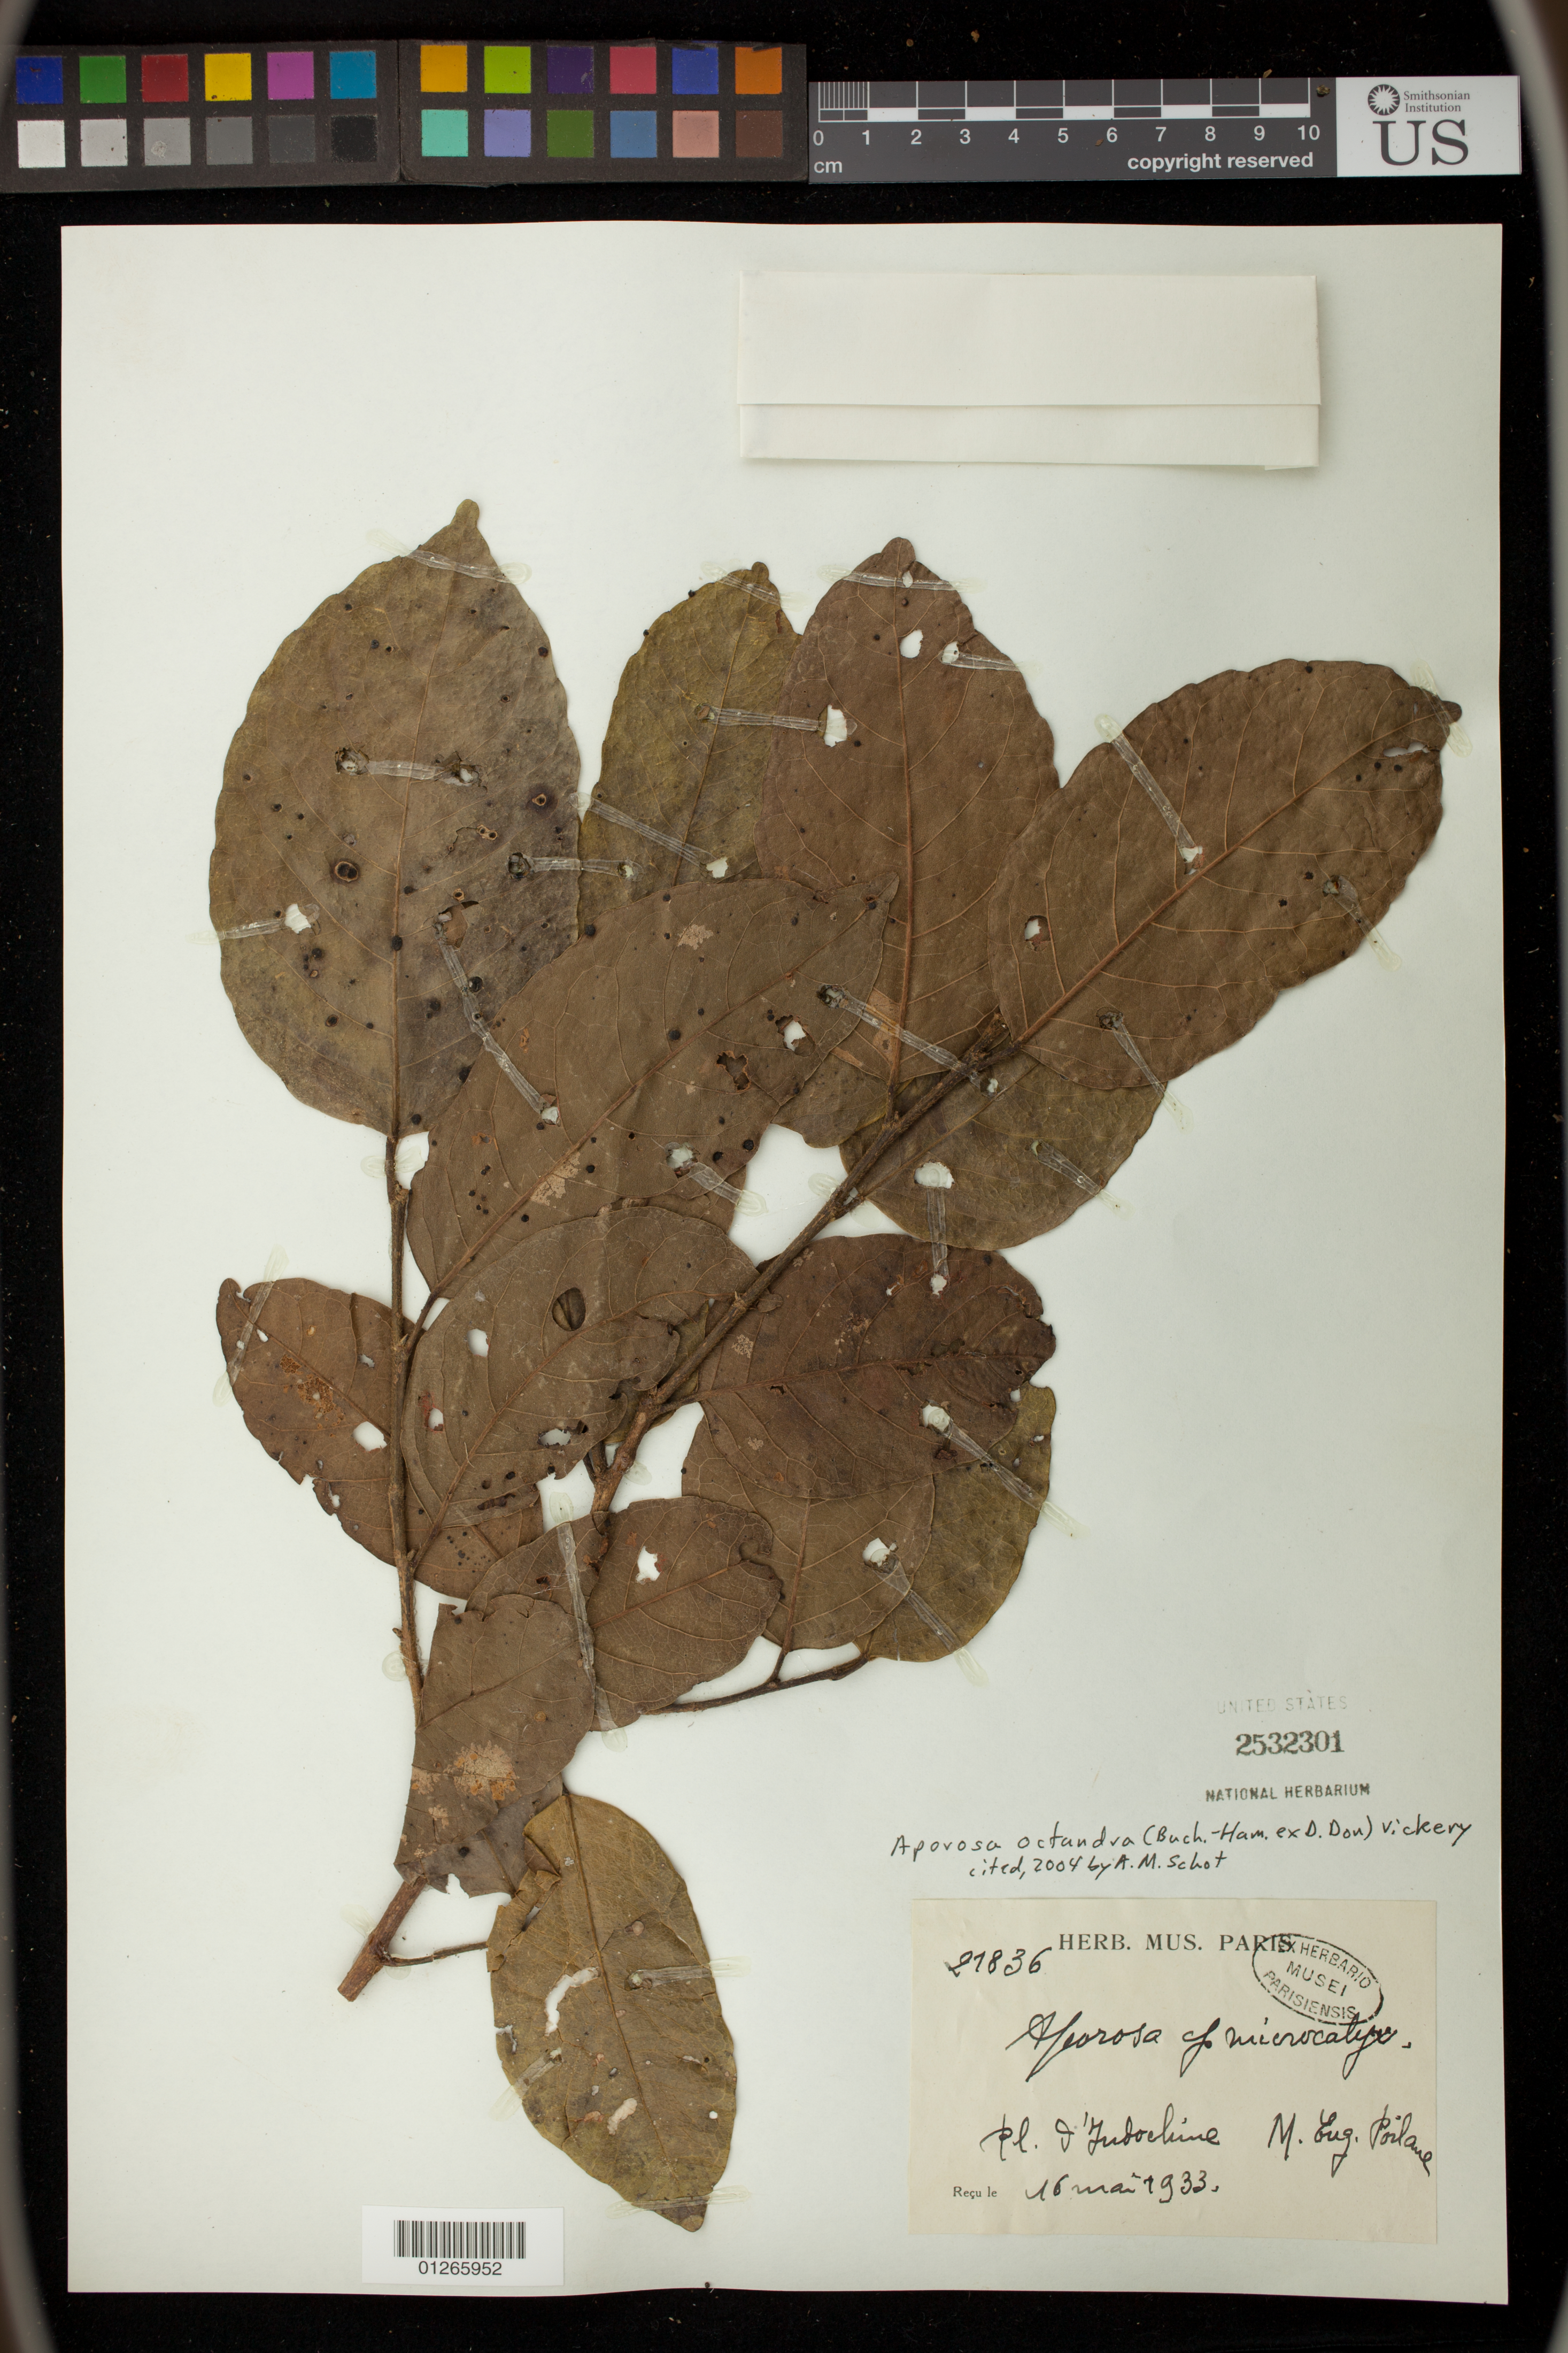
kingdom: Plantae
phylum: Tracheophyta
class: Magnoliopsida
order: Malpighiales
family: Phyllanthaceae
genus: Aporosa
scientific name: Aporosa octandra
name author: (Buch.-Ham. & D. Don) Vickery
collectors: M. Poilane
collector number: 21836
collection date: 1933-05-16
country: Vietnam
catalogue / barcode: US 2532301